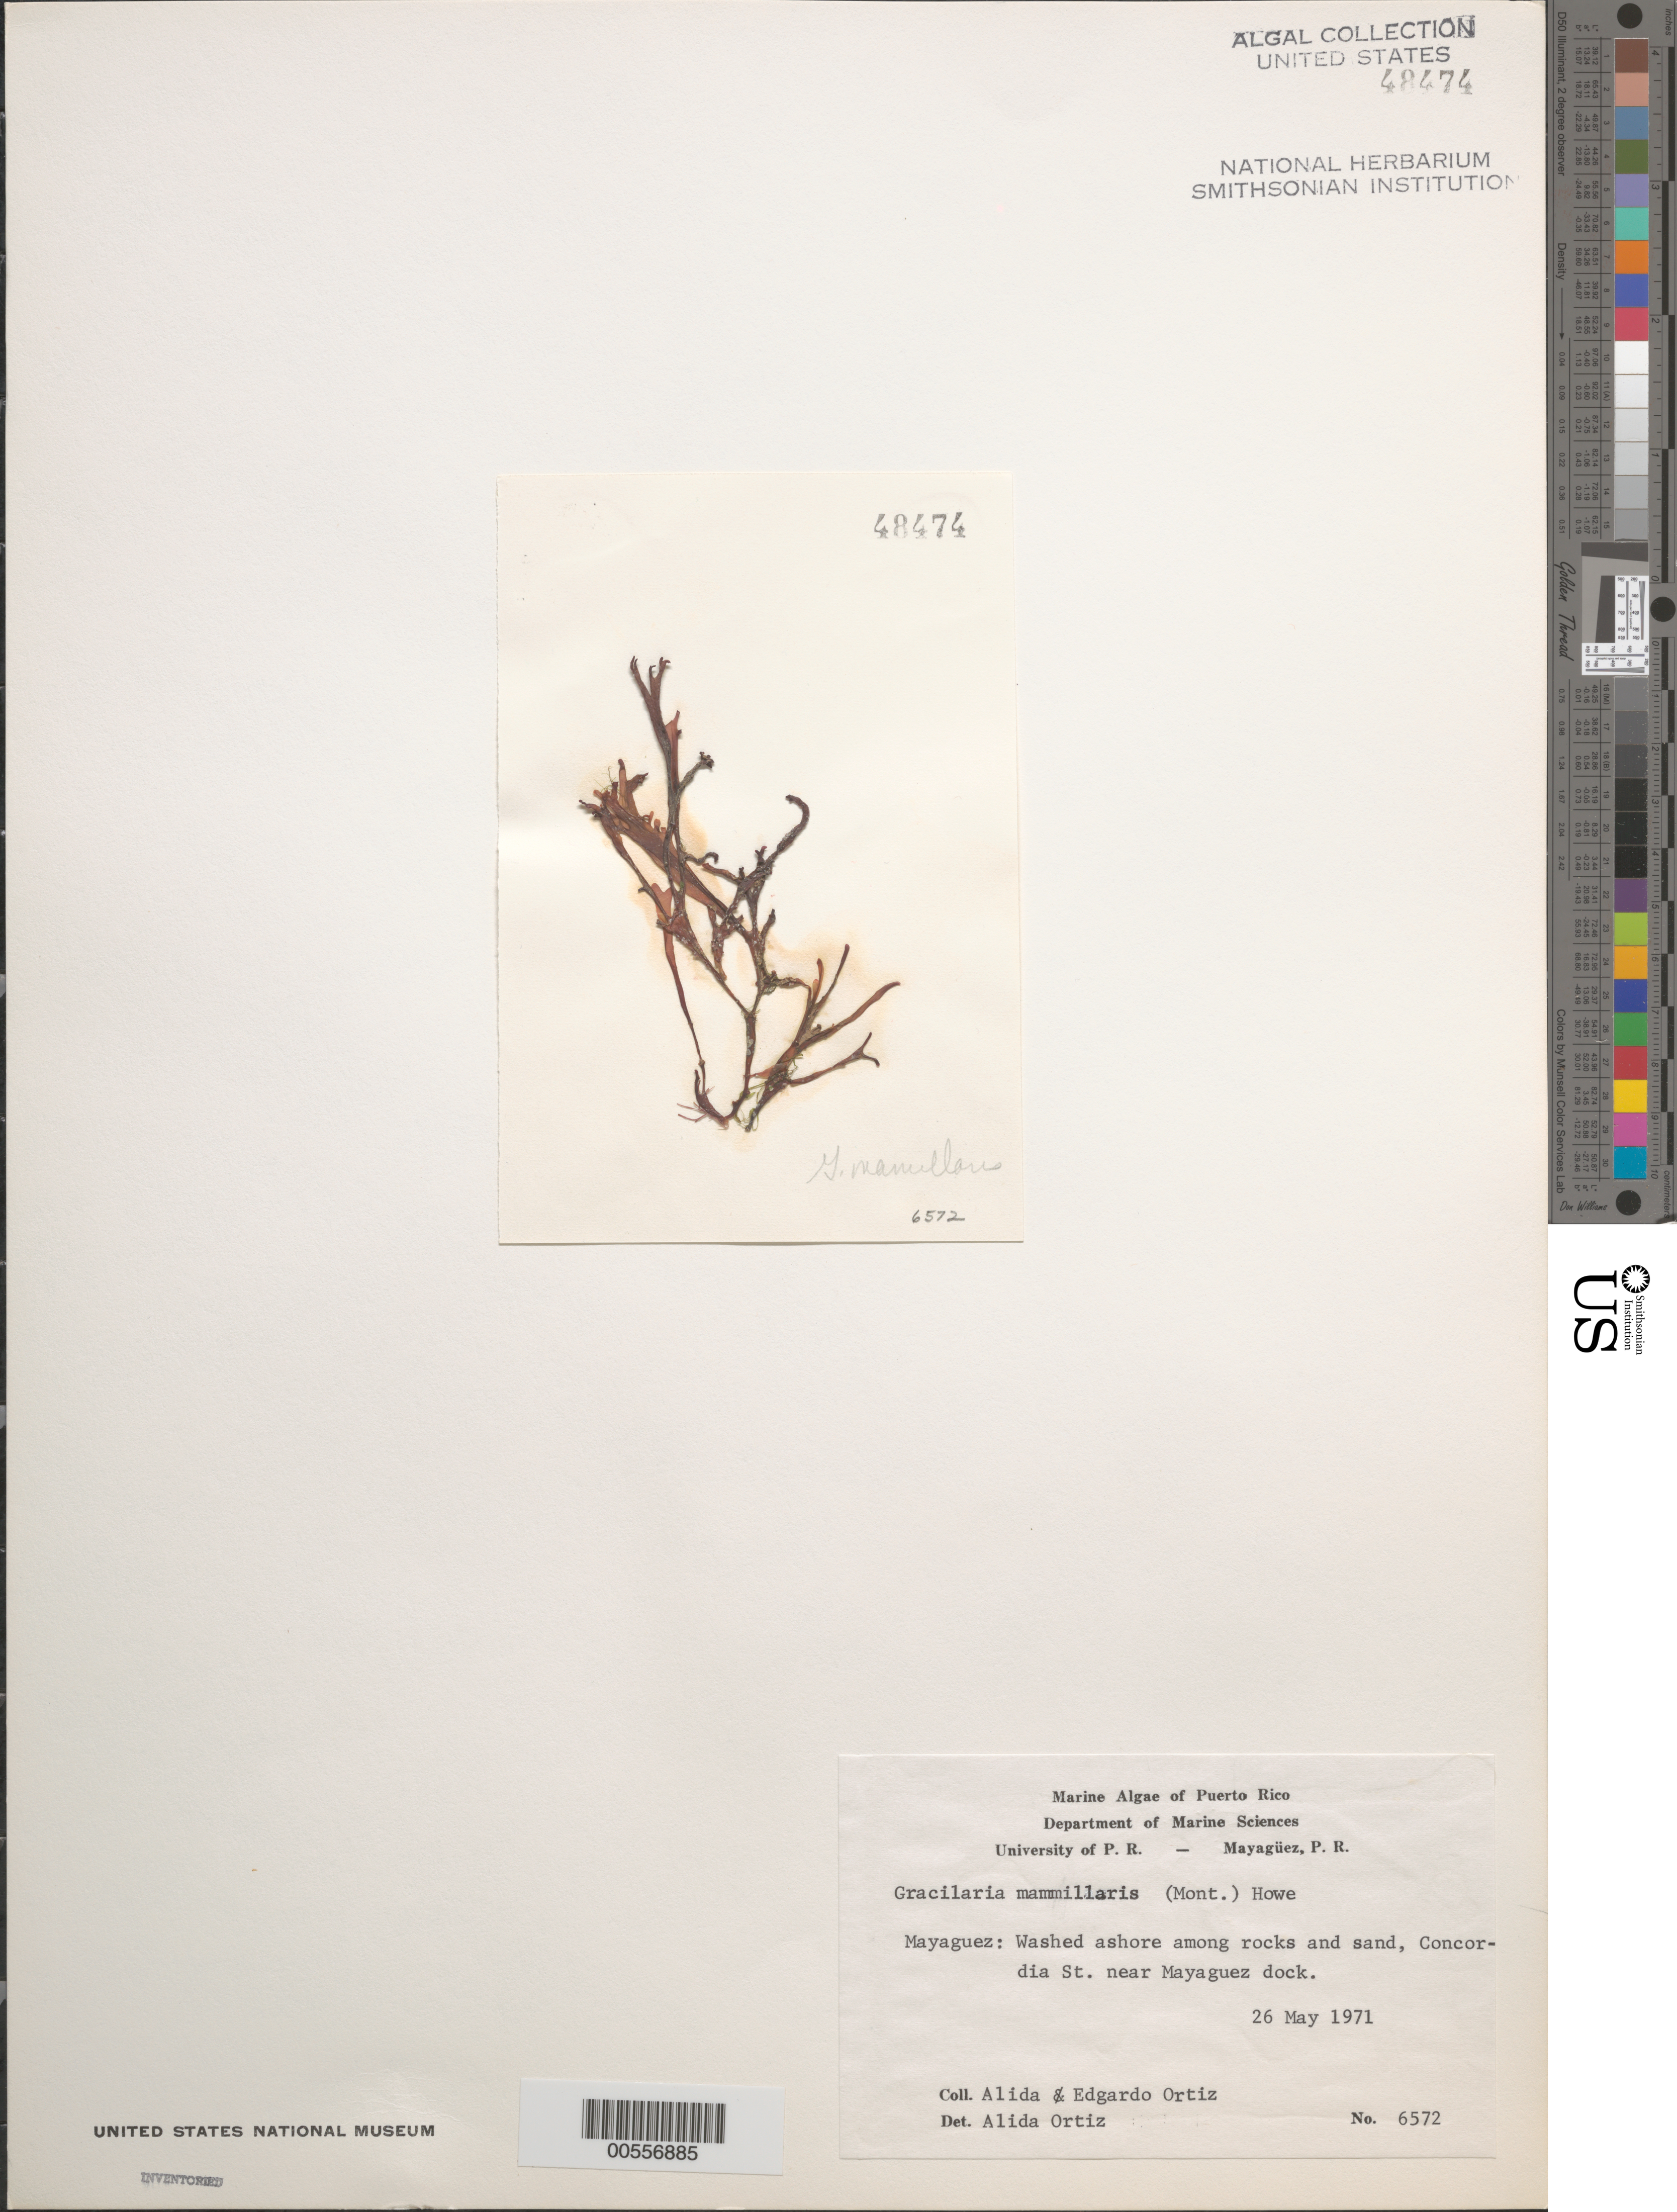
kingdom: Plantae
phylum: Rhodophyta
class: Florideophyceae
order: Gracilariales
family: Gracilariaceae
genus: Gracilaria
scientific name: Gracilaria mammillaris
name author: (Mont.) M. Howe in Britton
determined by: Ortiz, A.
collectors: Alida Ortiz & E. Ortiz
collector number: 6572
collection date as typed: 26 May 1971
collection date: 1971-05-26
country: Puerto Rico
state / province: Mayaguez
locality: Concordia street near mayaguez dock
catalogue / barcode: US 48474